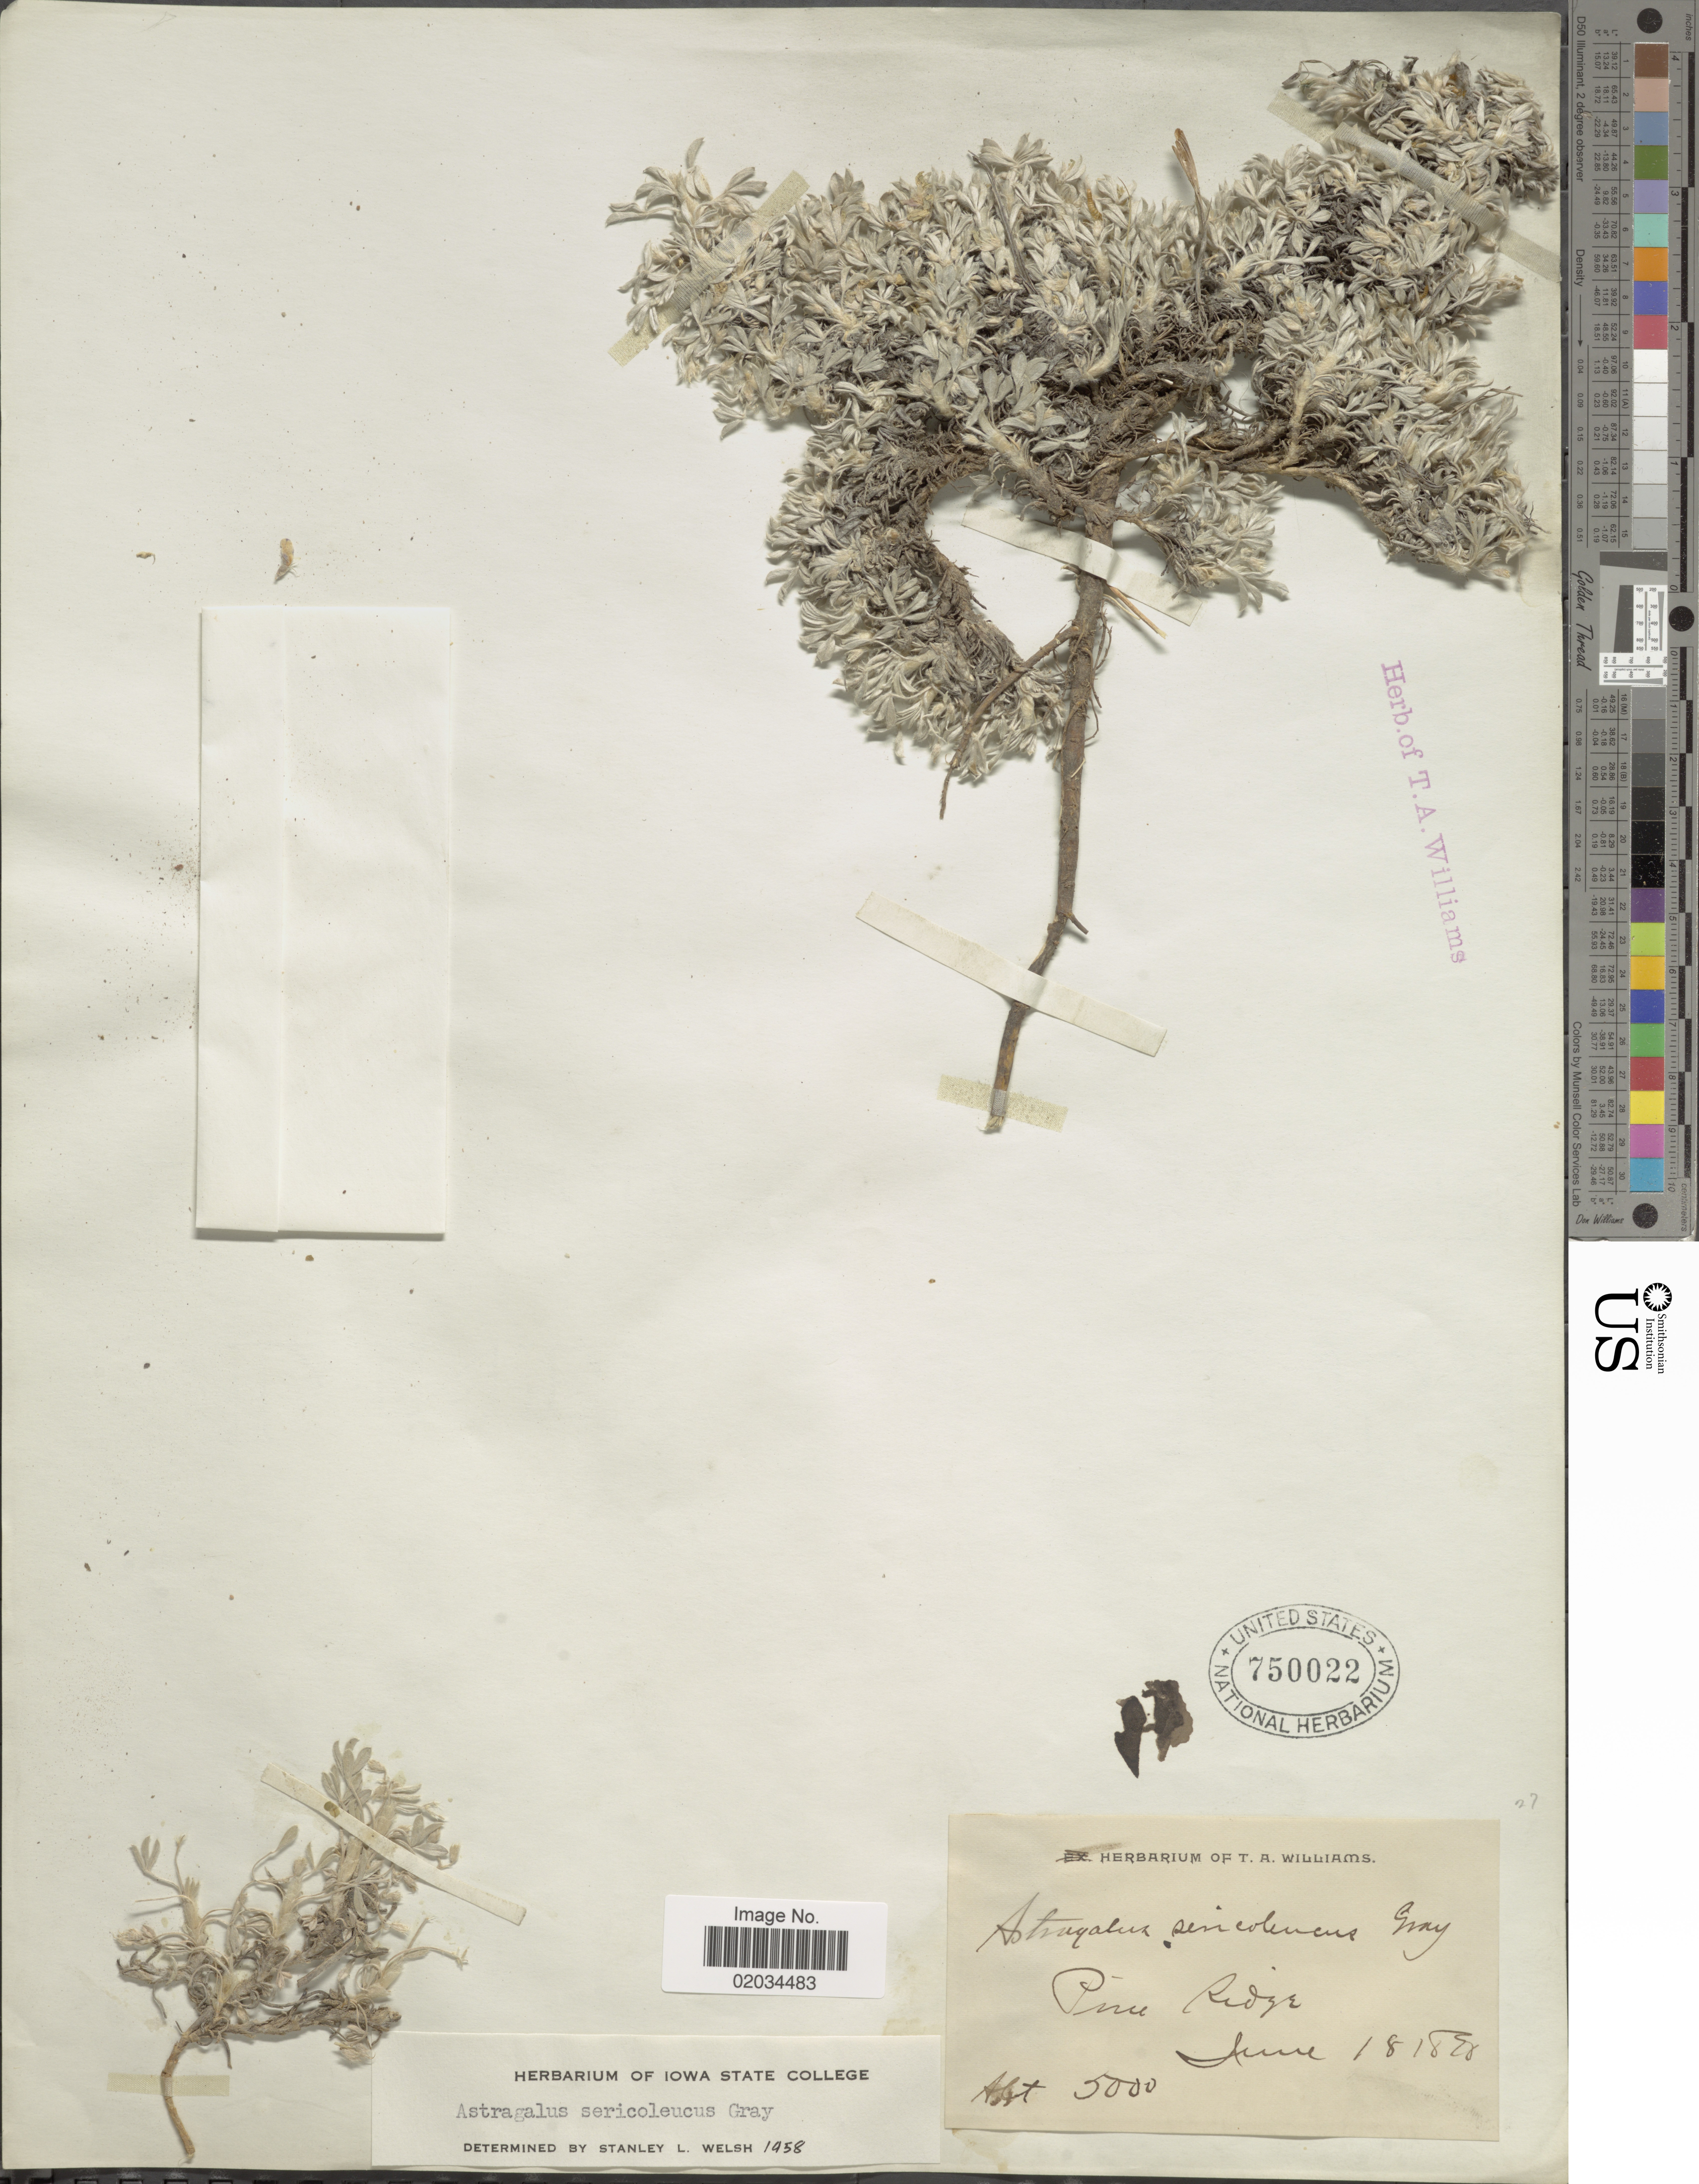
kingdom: Plantae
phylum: Tracheophyta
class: Magnoliopsida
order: Fabales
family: Fabaceae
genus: Astragalus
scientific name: Astragalus sericoleucus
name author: A. Gray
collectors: ex herb. Thos. A. Williams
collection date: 1890-06-18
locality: Pine Ridge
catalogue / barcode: US 750022